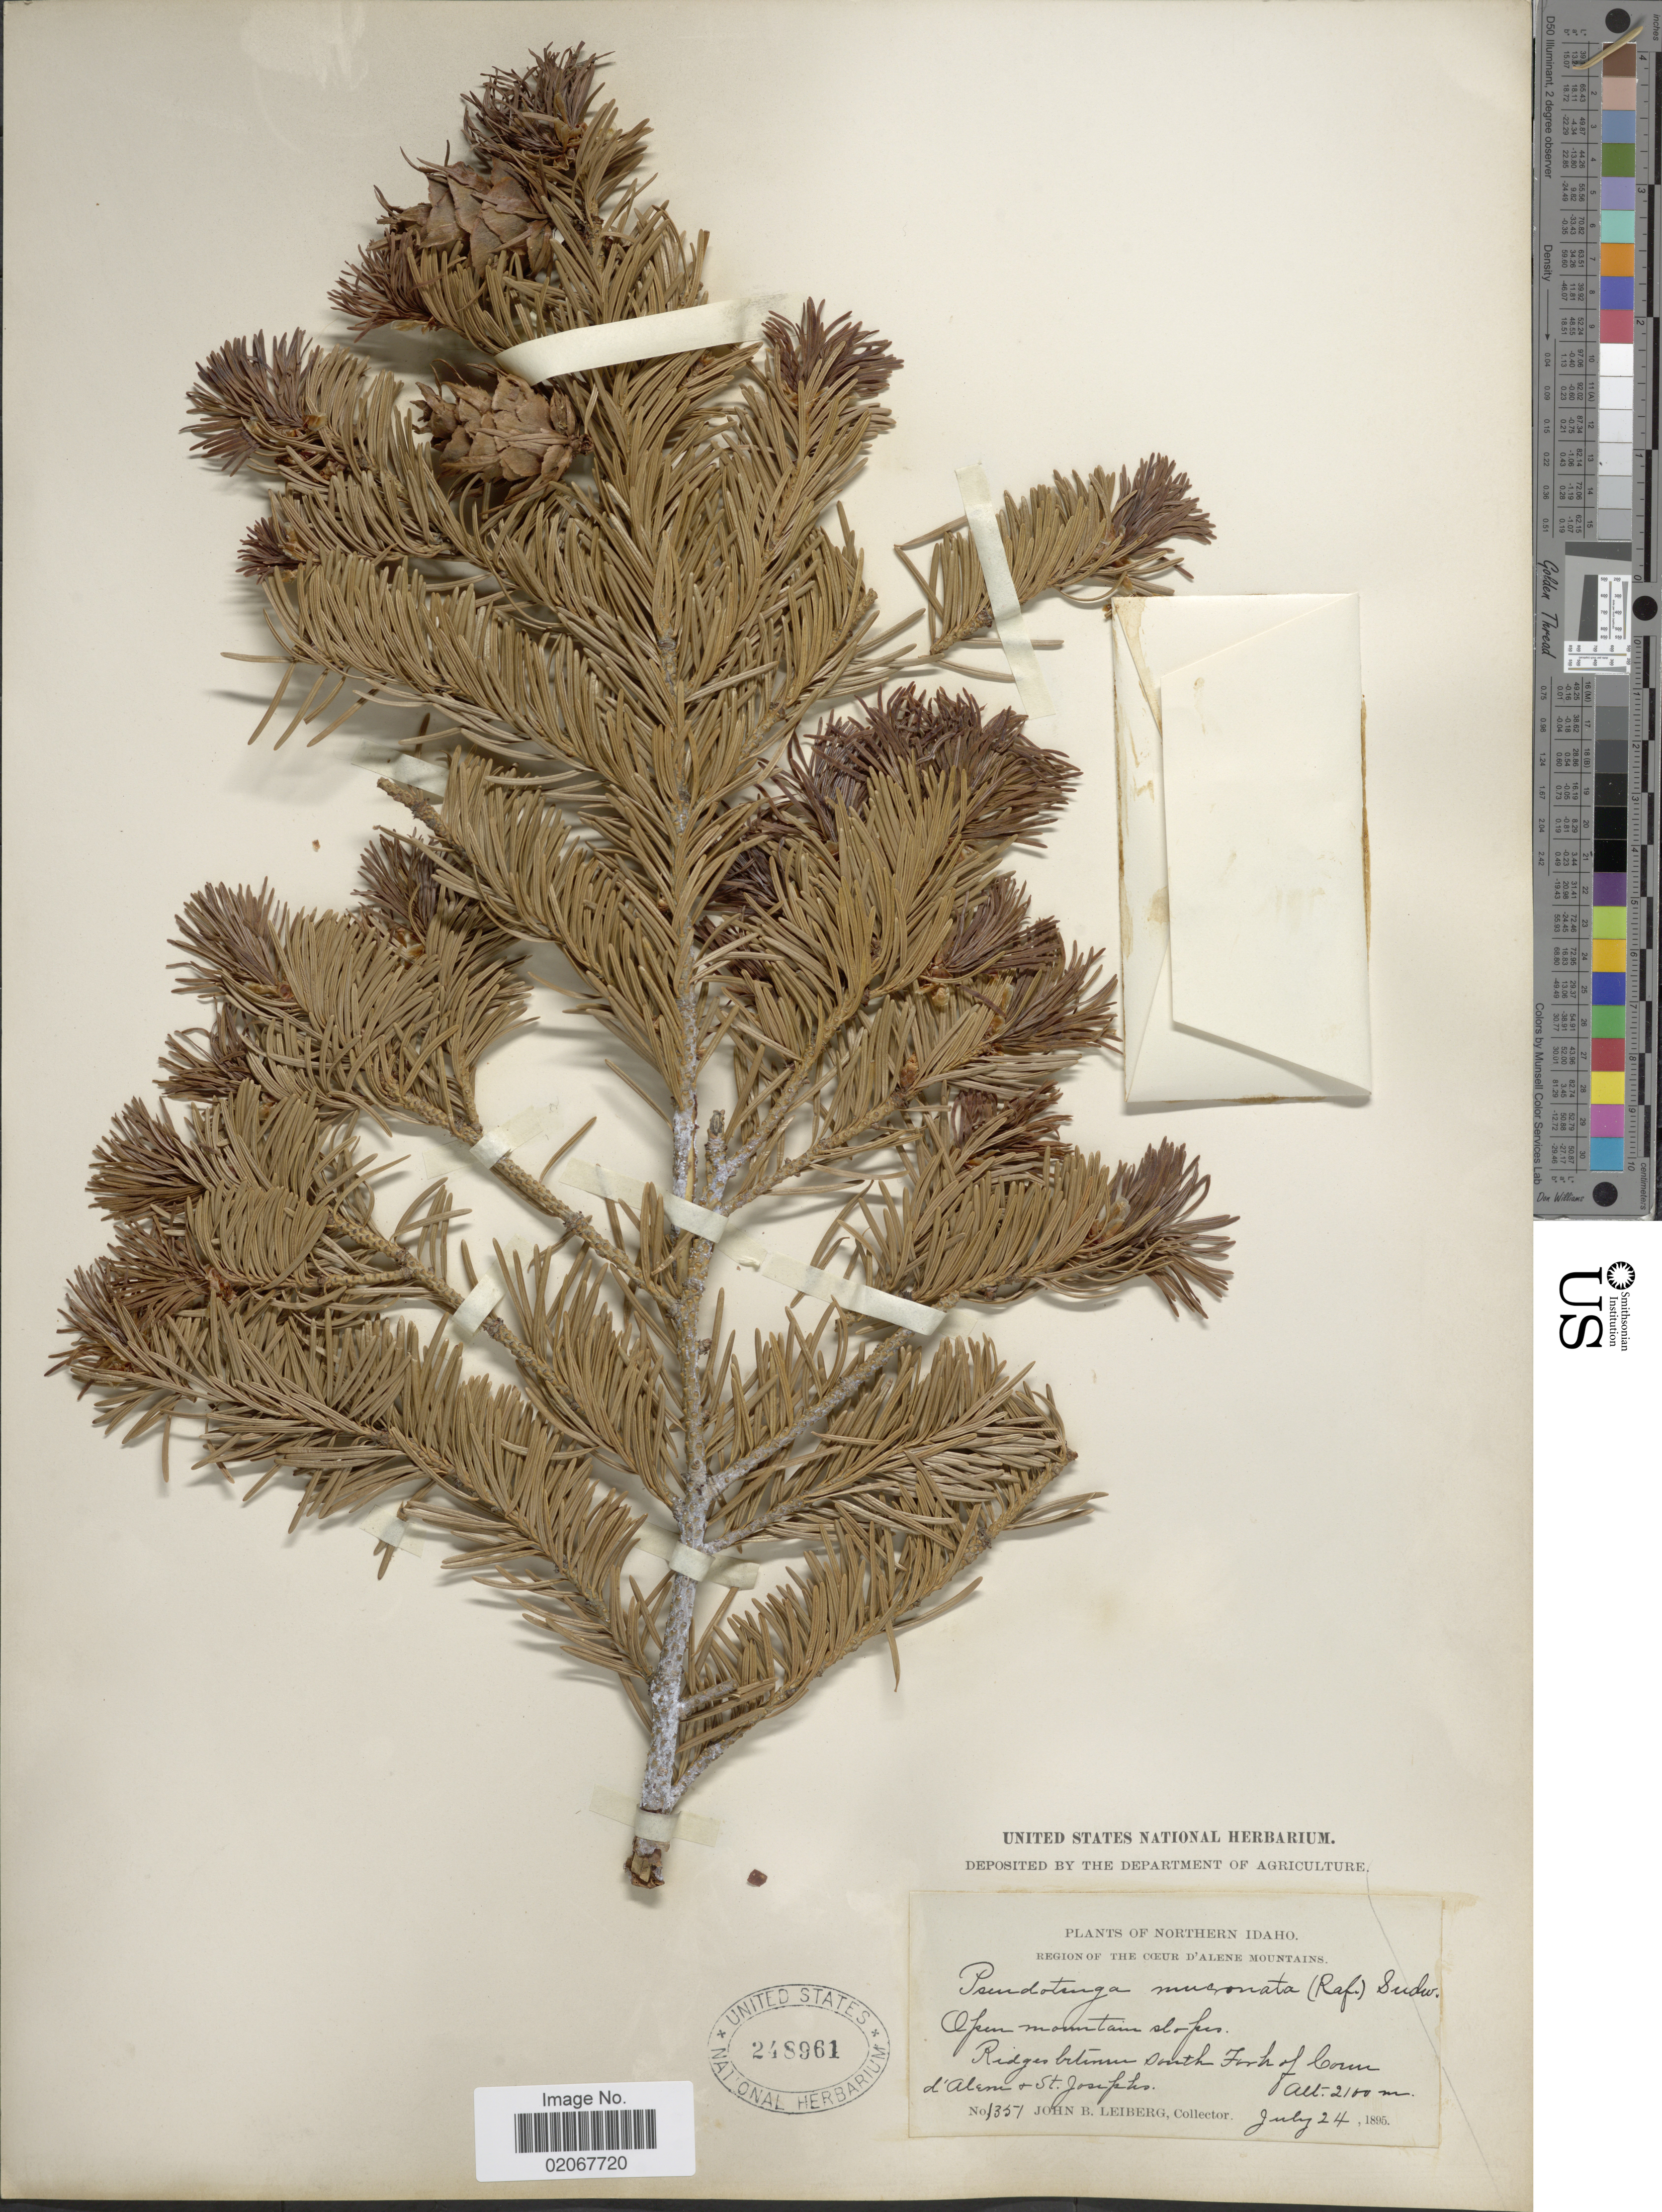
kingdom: Plantae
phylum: Tracheophyta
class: Pinopsida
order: Pinales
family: Pinaceae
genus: Pseudotsuga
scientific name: Pseudotsuga menziesii var. glauca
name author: (Beissn.) Franco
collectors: J. Leiberg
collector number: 1351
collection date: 1895-07-24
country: United States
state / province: Idaho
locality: Northern Idaho. Region of the Coeur D'Alene Mountains. Ridges between south Fork of Cour d'Alene + St. Josephes.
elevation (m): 2100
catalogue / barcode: US 248961